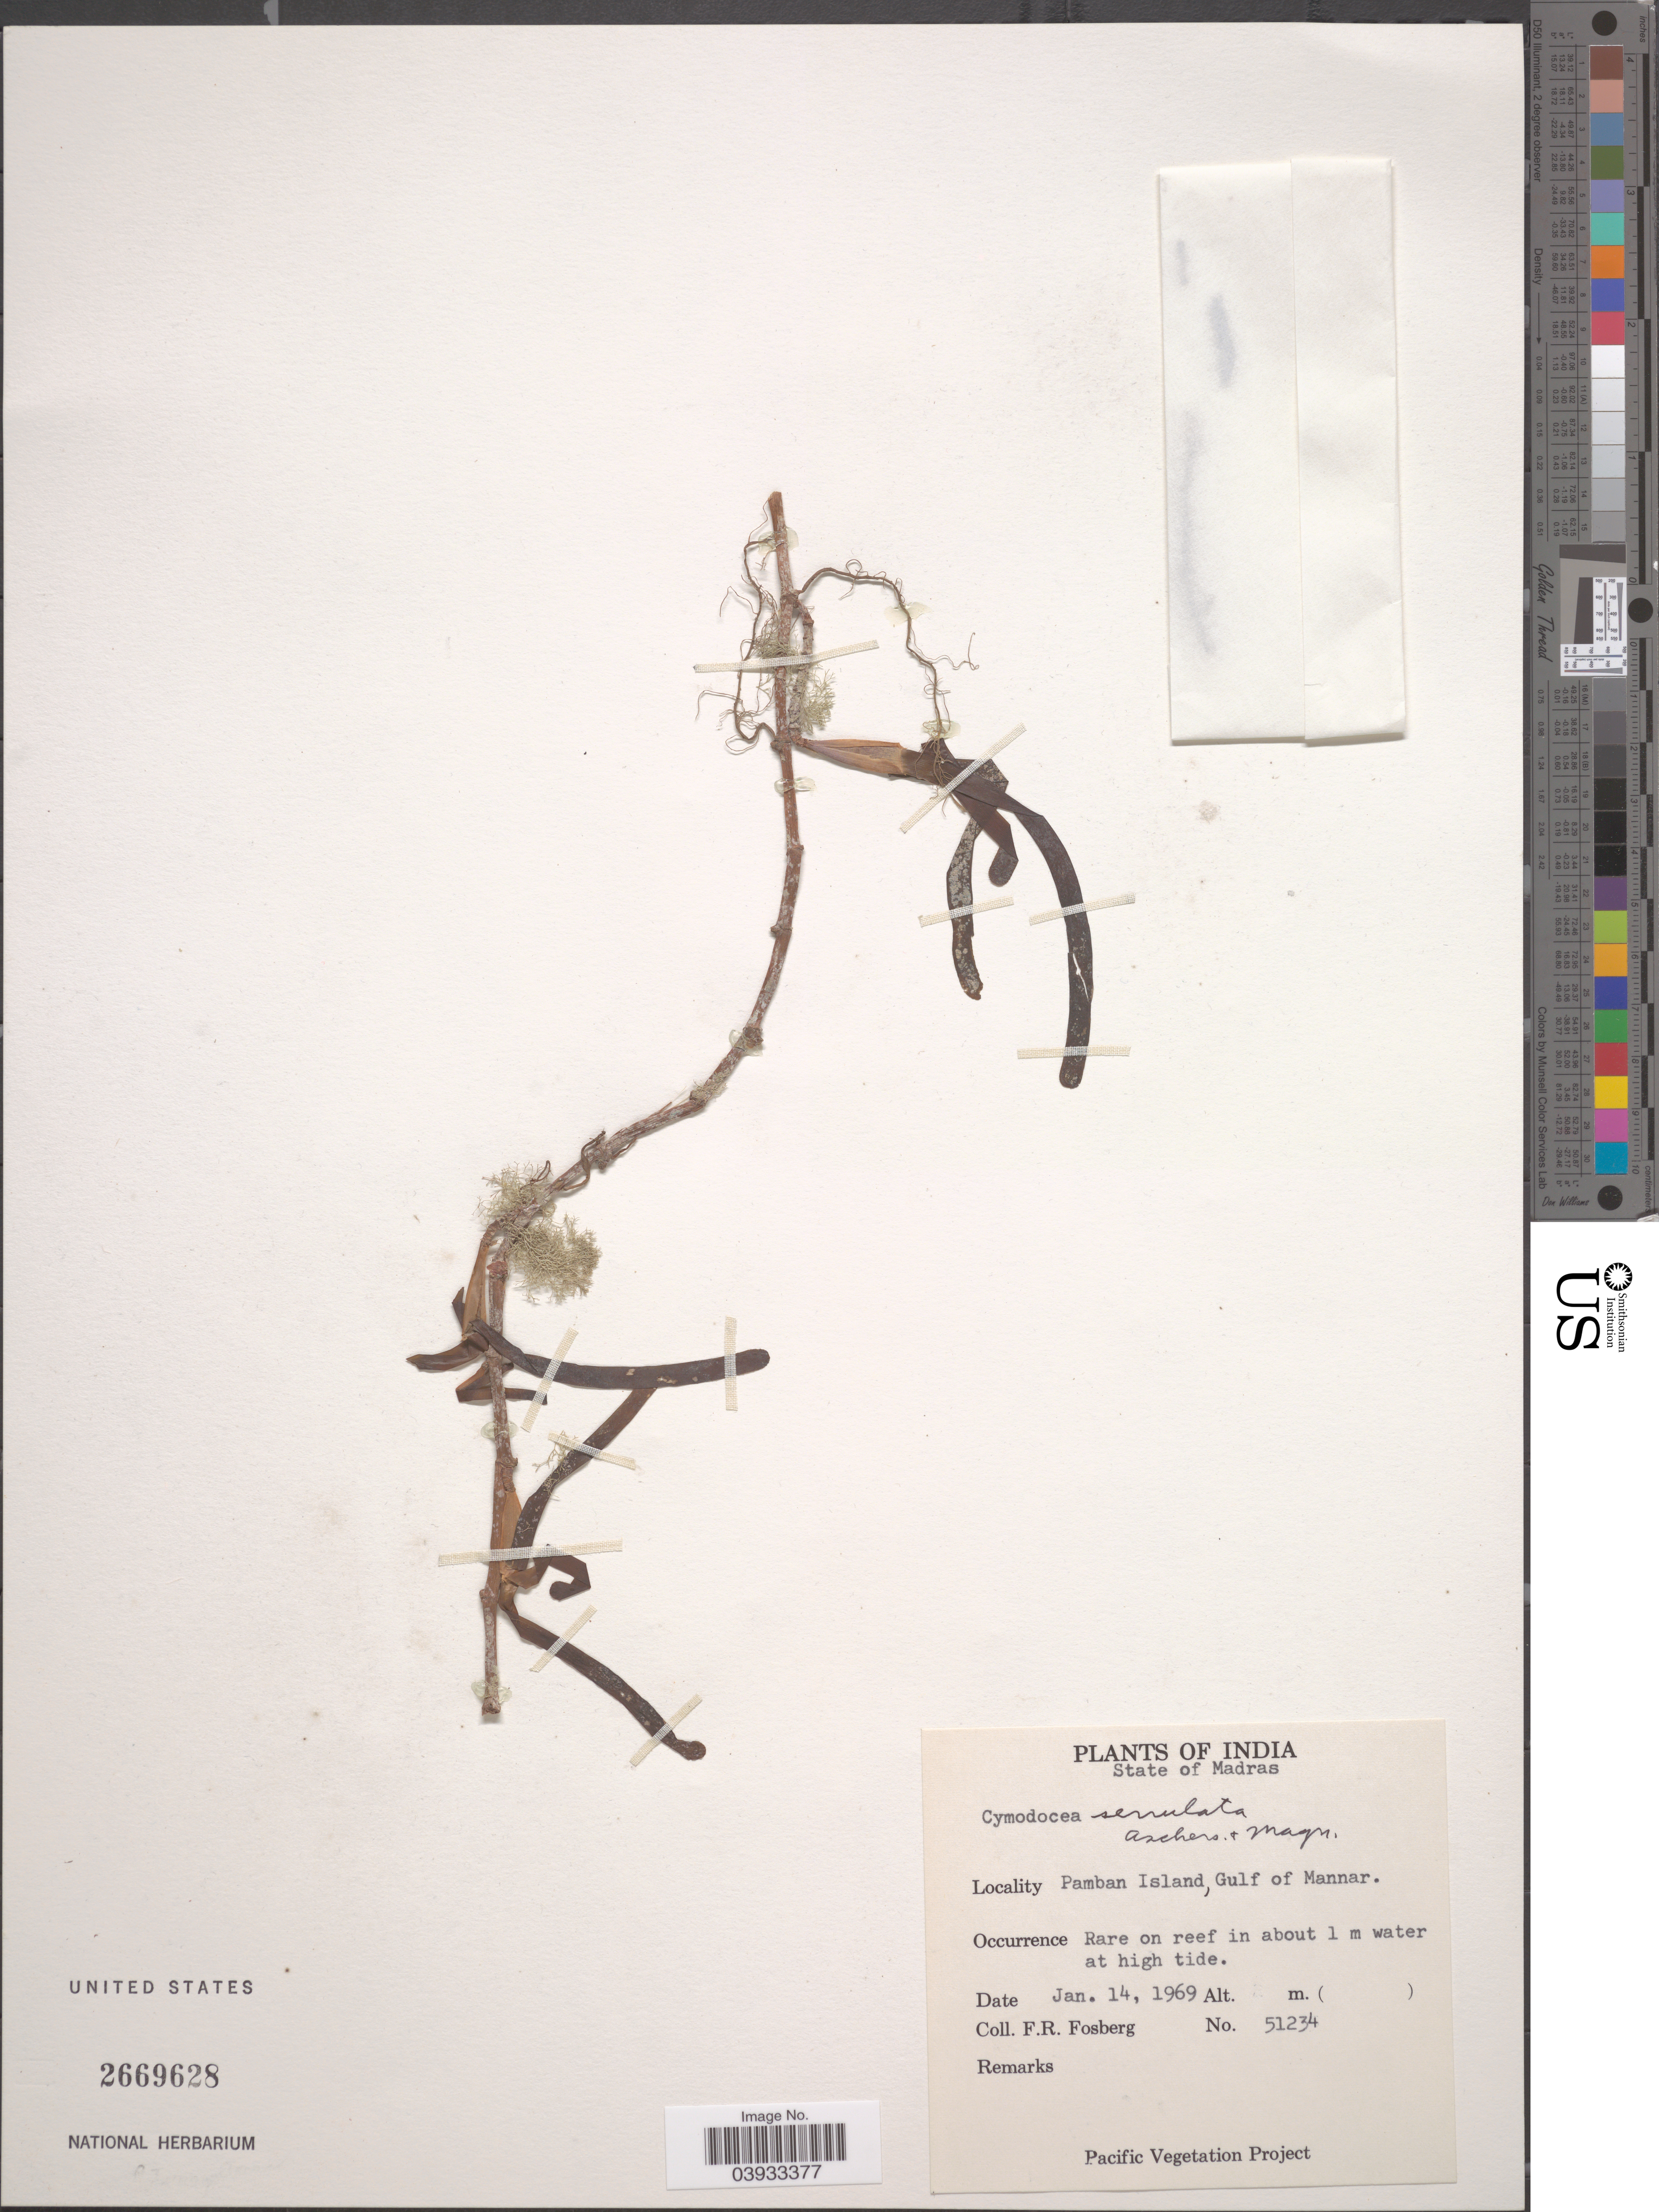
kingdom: Plantae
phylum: Tracheophyta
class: Liliopsida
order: Alismatales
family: Cymodoceaceae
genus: Cymodocea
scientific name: Cymodocea serrulata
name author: (R. Br.) Magnus & Ashers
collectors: F. R. Fosberg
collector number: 51234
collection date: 1969-01-14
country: India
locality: State of Madras. Pamban Island, Gulf of Mannar.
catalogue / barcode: US 2669628